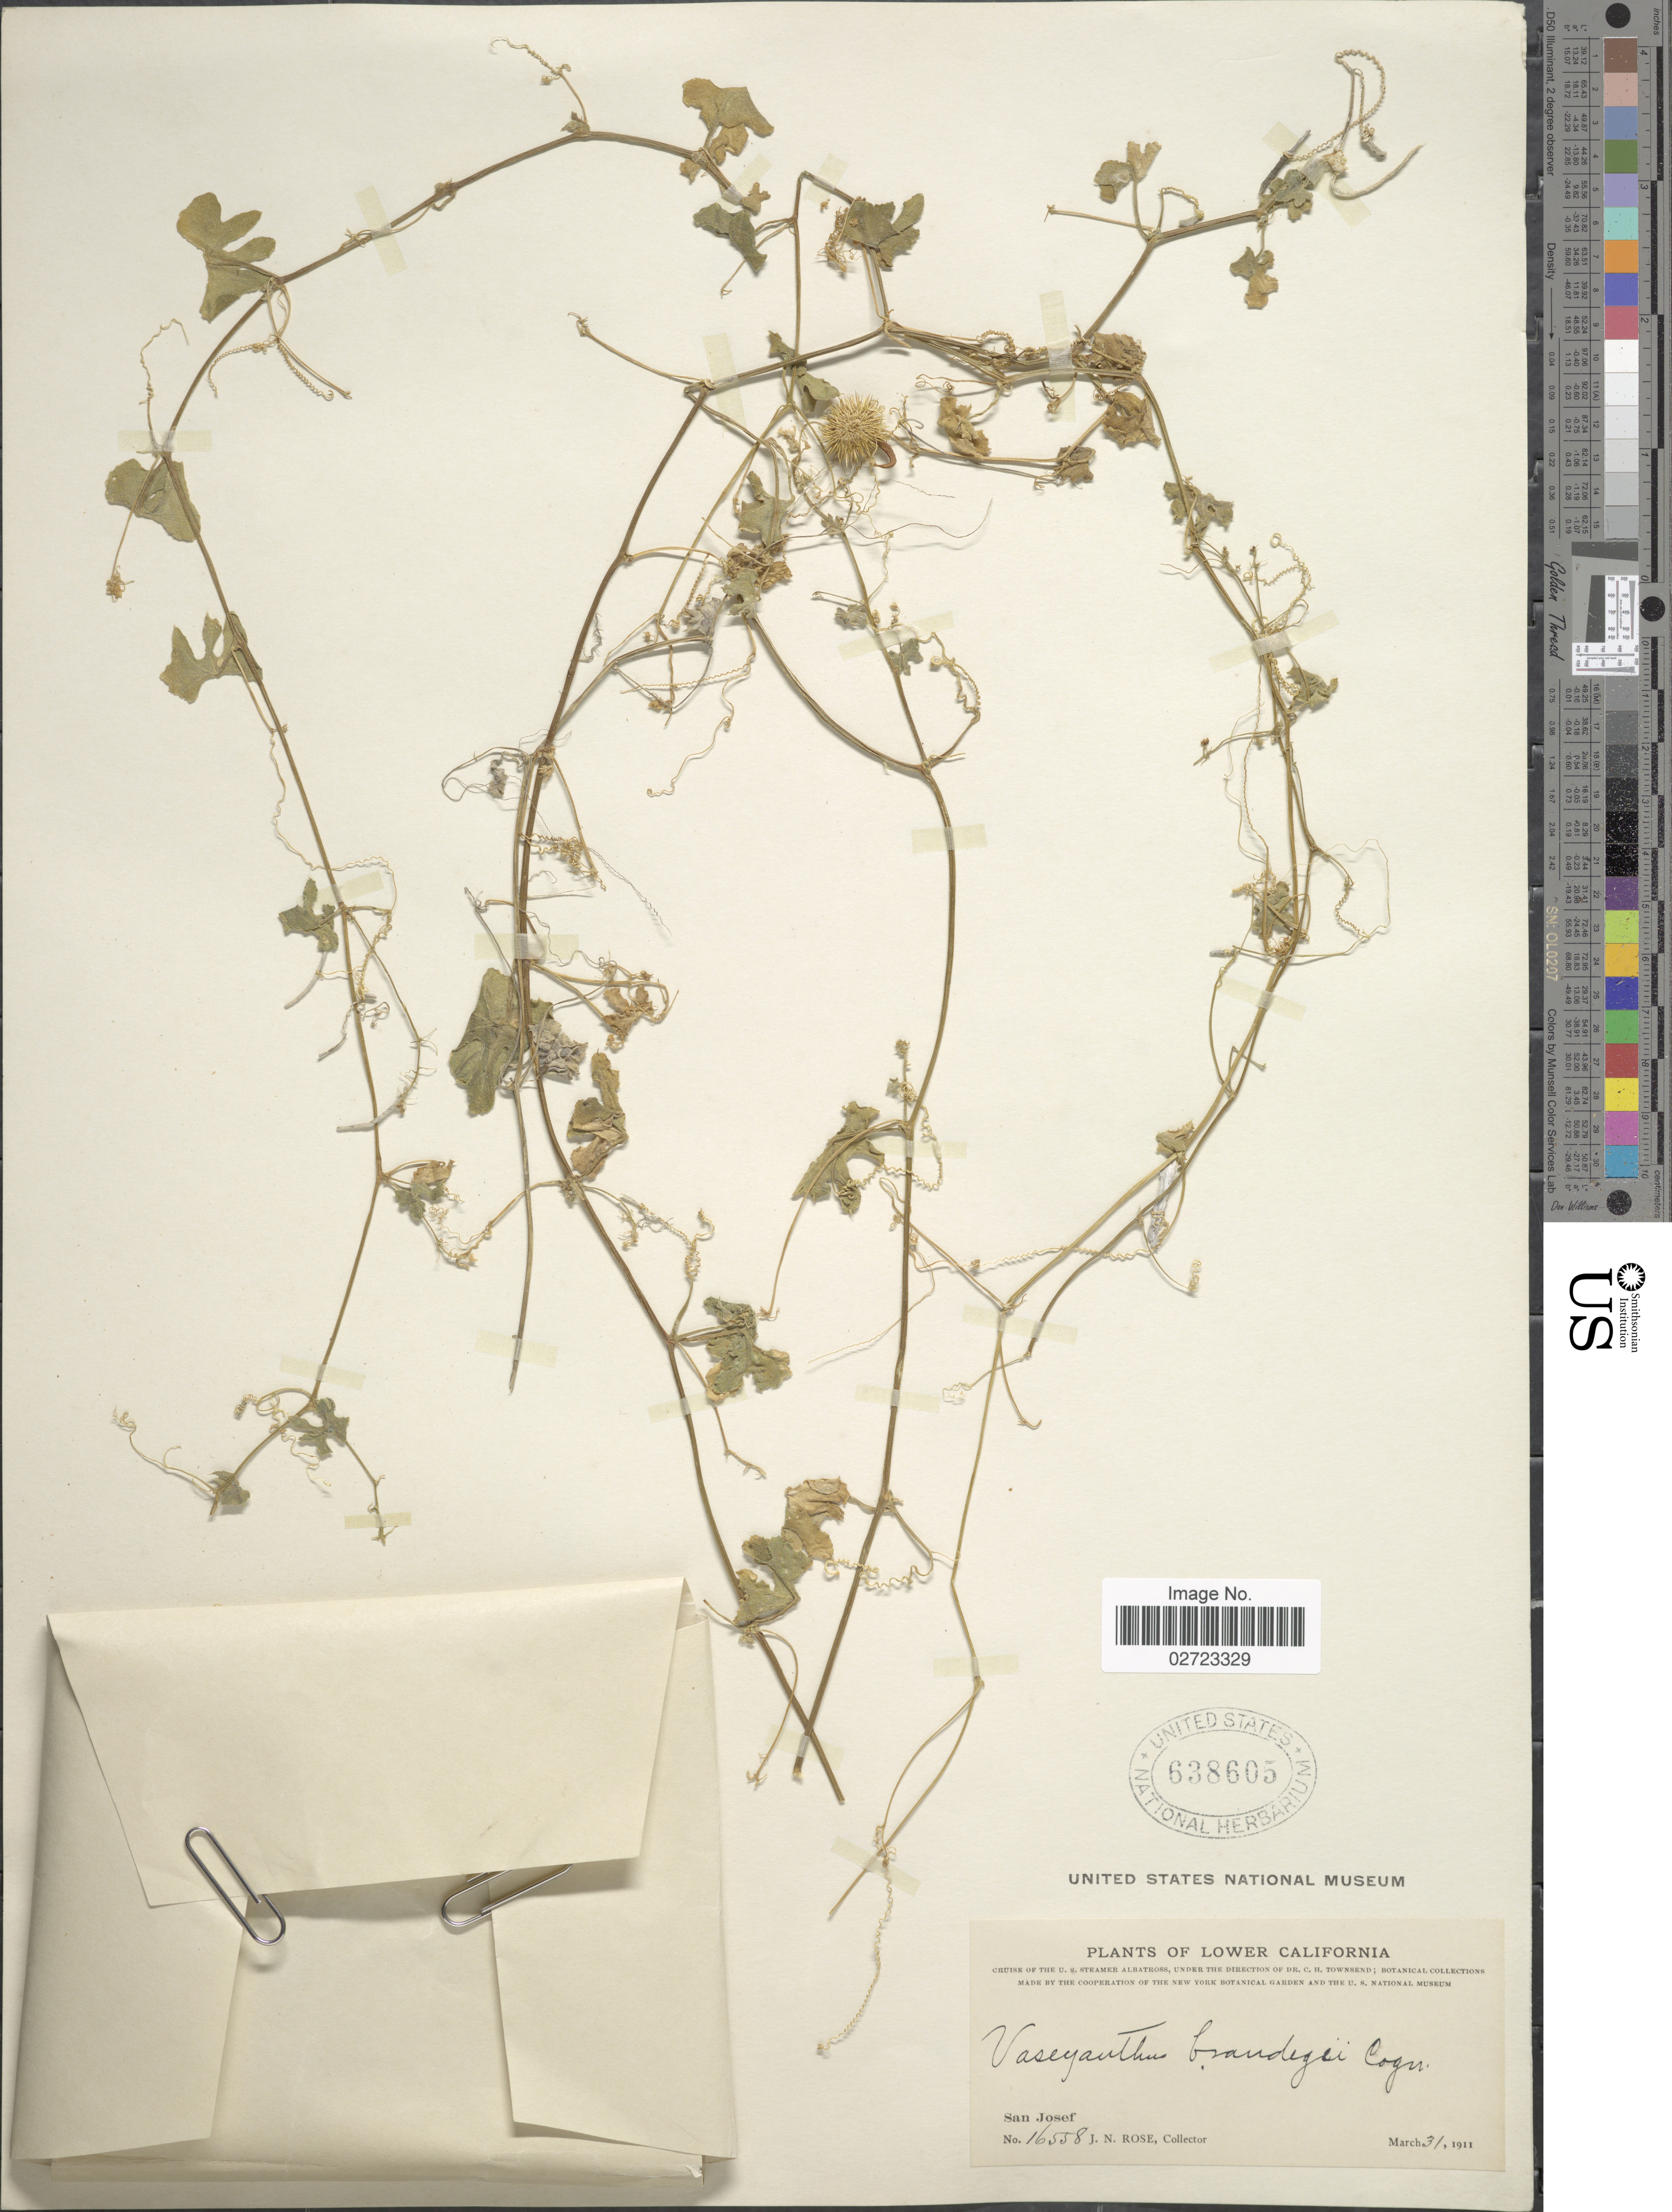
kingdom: Plantae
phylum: Tracheophyta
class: Magnoliopsida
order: Cucurbitales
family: Cucurbitaceae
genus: Echinopepon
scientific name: Echinopepon insularis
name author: S. Watson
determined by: Strong, Mark T., (BOT), Smithsonian Institution - National Museum of Natural History (UNITED STATES)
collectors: J. N. Rose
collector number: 16558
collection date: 1911-03-31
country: Mexico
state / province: Baja California Sur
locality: Lower California, San Josef.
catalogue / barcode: US 638605